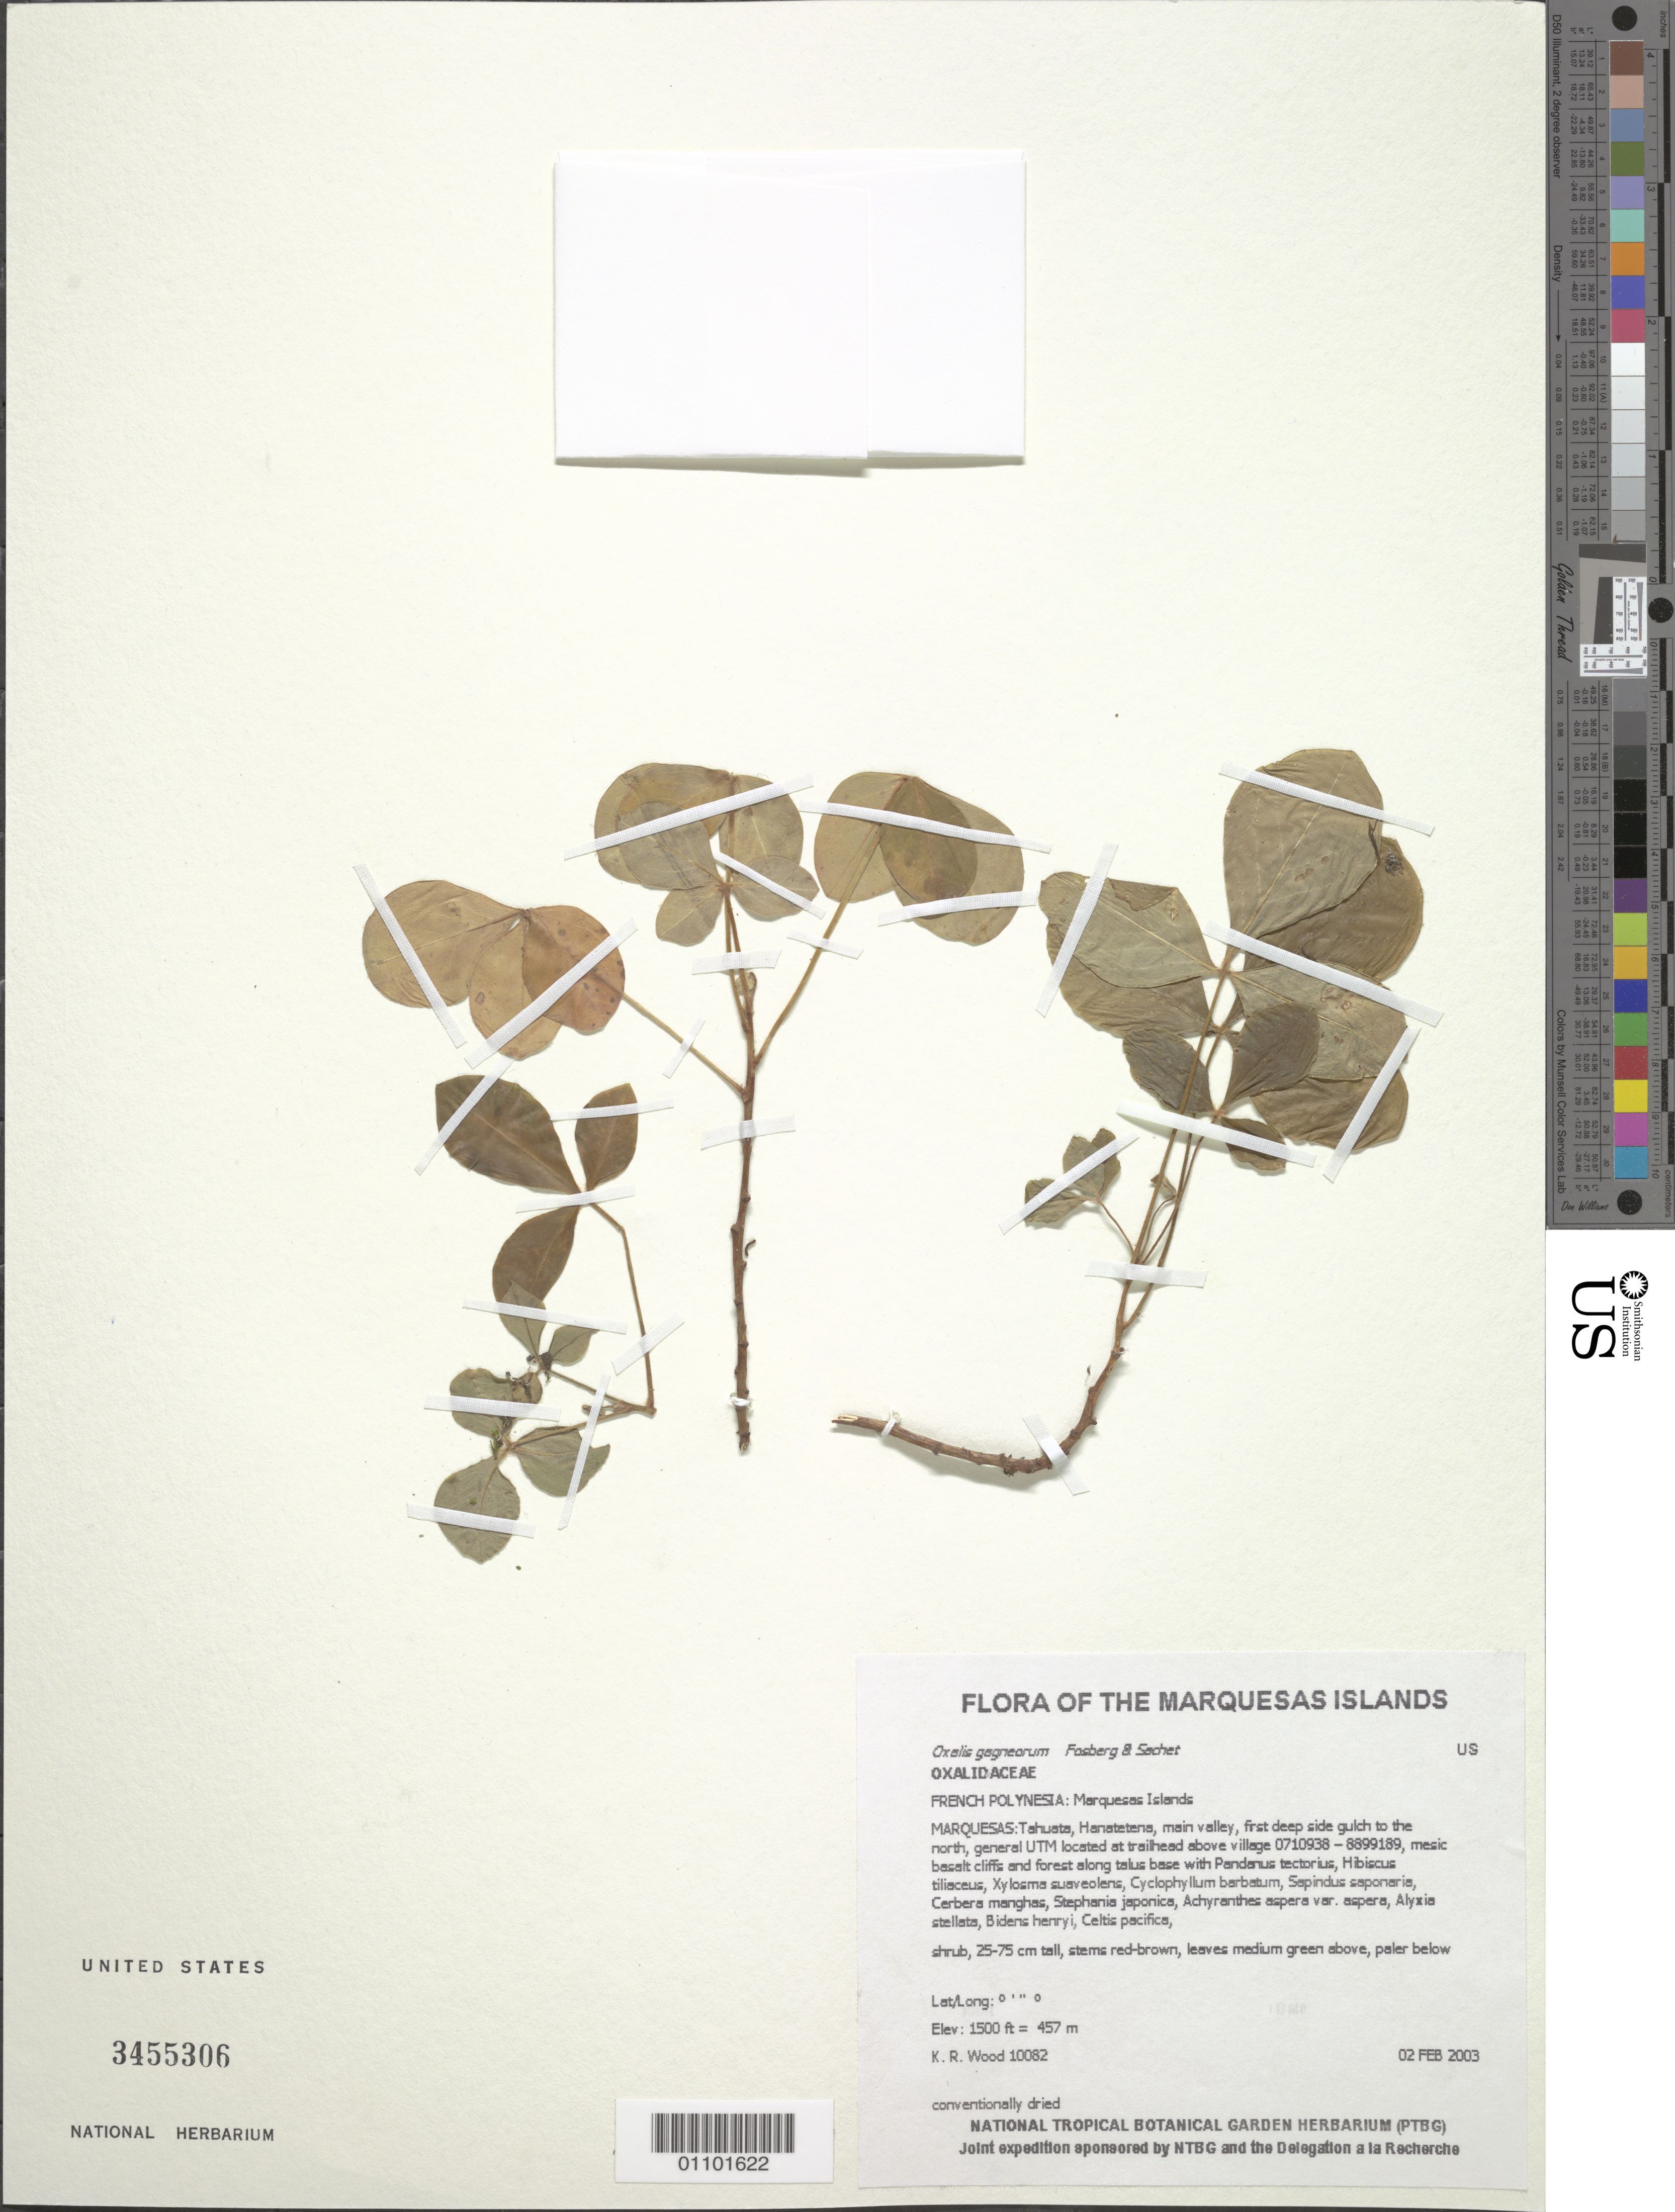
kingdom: Plantae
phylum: Tracheophyta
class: Magnoliopsida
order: Oxalidales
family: Oxalidaceae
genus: Oxalis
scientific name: Oxalis gagneorum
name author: Fosberg & Sachet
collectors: K. R. Wood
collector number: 10082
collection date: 2003-02-02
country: French Polynesia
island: Tahuata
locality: Hanatetena, main valley, first deep side gulch to the north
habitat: Mesic basalt cliffs and forest along talus base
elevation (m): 457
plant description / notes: Predation by rats that eat seeds, fire, competition with non-native plant taxa such as Cocos nucifera, Ageratum conyzoides, Cyanthillium cinereum, Elephantopus mollis, Pseudelephantopus spicatus, Inocarpus fagifera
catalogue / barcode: US 3455306